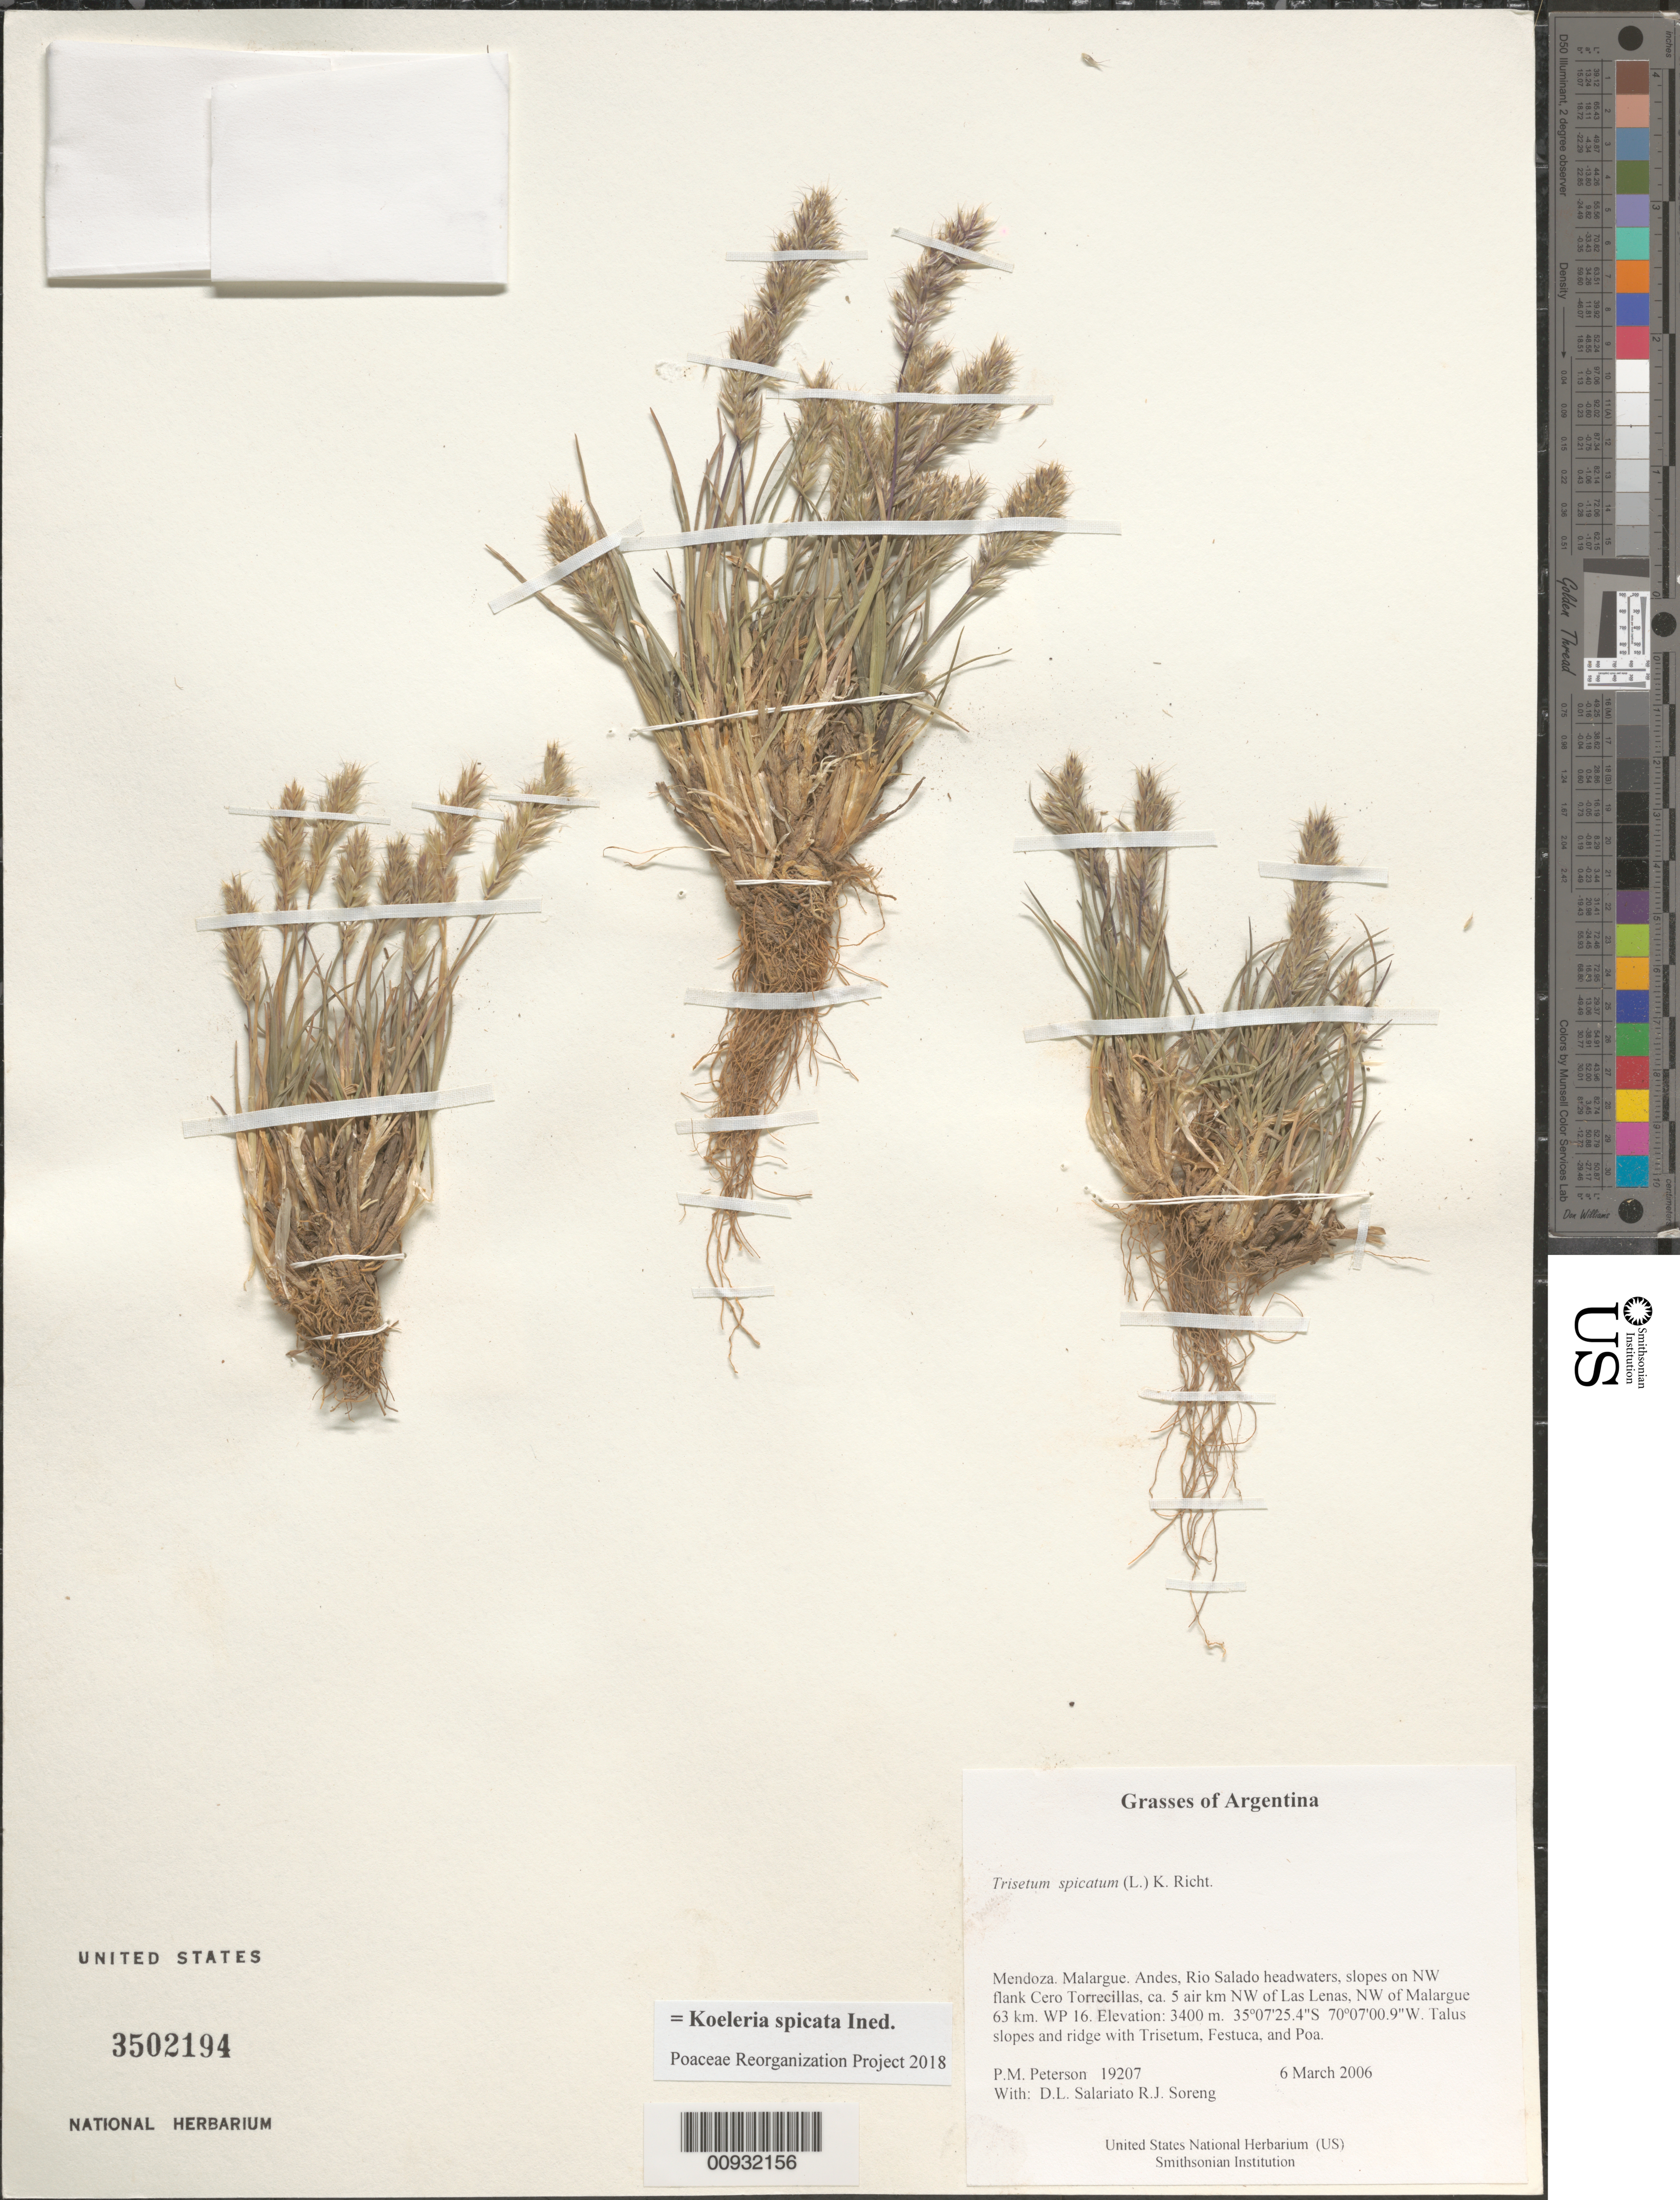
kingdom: Plantae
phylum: Tracheophyta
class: Liliopsida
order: Poales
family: Poaceae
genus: Koeleria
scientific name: Koeleria spicata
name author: (L.) Barberá et al.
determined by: Poaceae Reorganization Project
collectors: P. M. Peterson, R. J. Soreng, D. Salariato & A. Panizza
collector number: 19207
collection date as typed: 06 Mar 2006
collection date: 2006-03-06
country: Argentina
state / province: Mendoza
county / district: Malargue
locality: Andes, Rio Salado headwaters, slopes on NW flank Cero Torrecillas, ca. 5 air km NW of Las Lenas, NW of Malargue 63 km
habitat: Talus slopes and ridge with Trisetum, Festuca, and Poa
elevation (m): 3400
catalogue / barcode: US 3502194